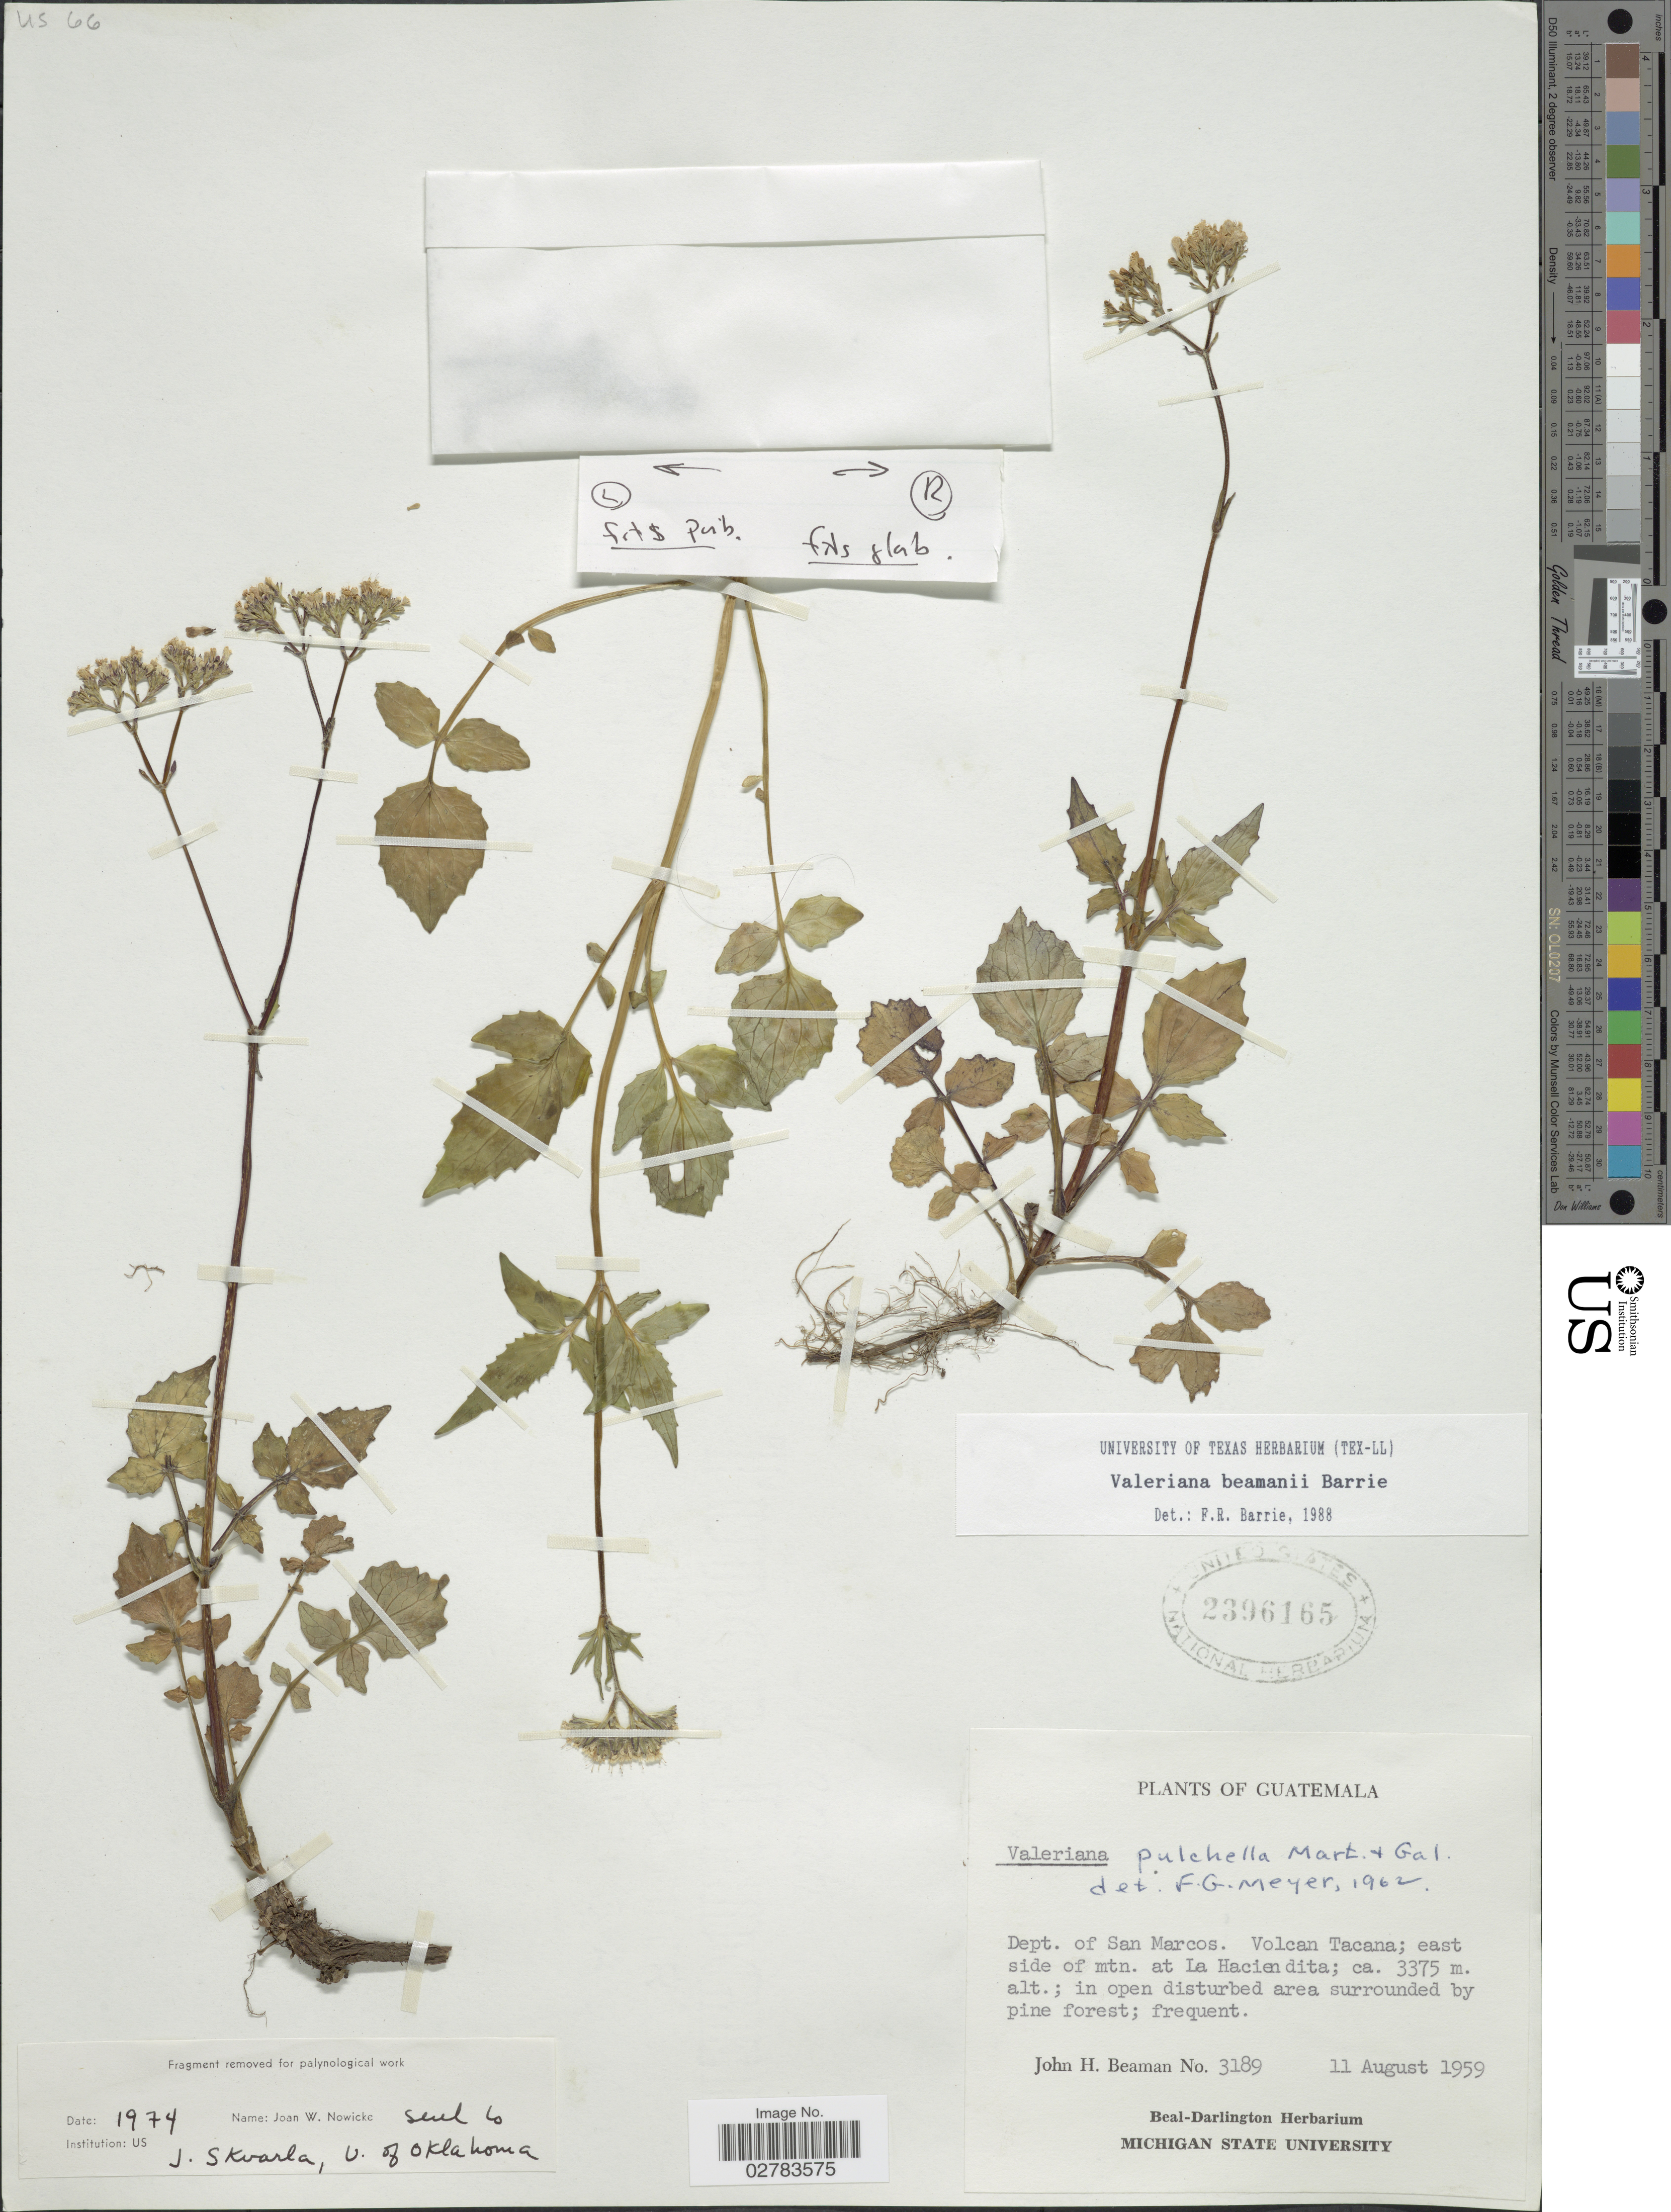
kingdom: Plantae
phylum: Tracheophyta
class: Magnoliopsida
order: Dipsacales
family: Caprifoliaceae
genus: Valeriana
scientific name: Valeriana beamanii Barrie, ined.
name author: Barrie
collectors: J. H. Beaman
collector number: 3189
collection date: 1959-08-11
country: Guatemala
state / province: San Marcos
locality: Dept. San Marcos. Volcan Tacana; east side of mtn. at La Haciendita.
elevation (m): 3375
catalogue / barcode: US 2396165